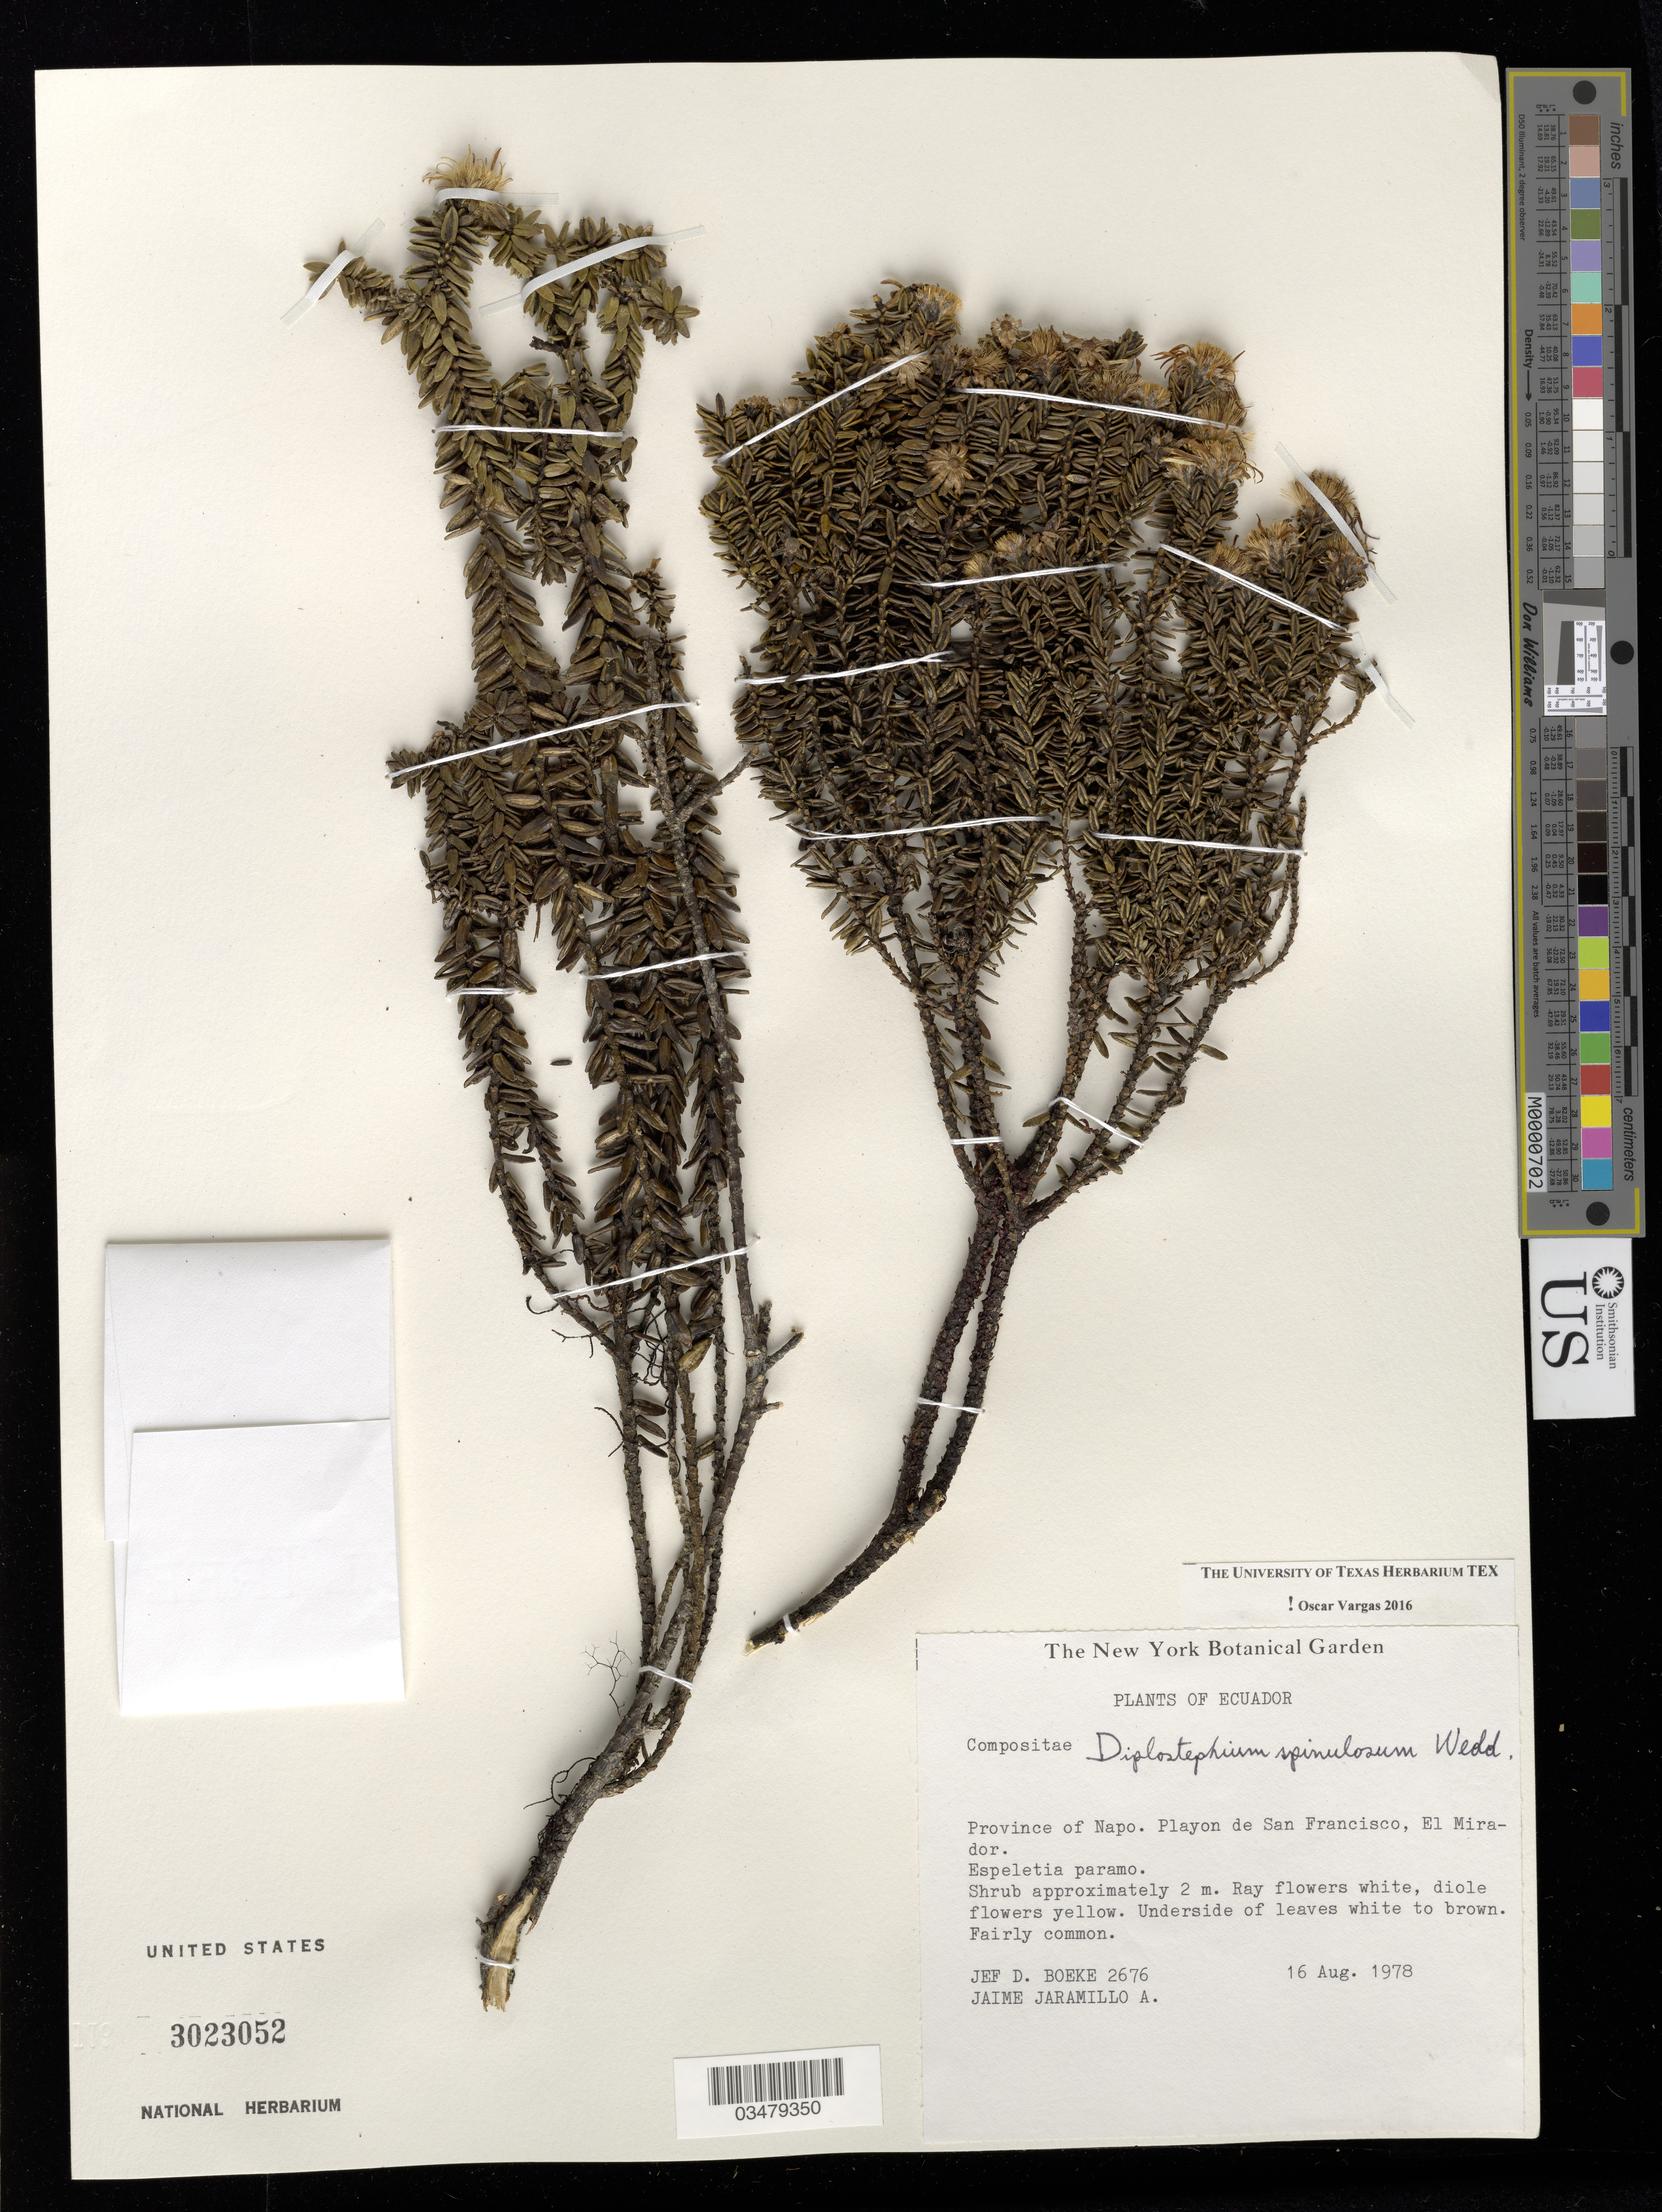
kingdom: Plantae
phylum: Tracheophyta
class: Magnoliopsida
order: Asterales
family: Asteraceae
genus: Diplostephium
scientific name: Diplostephium spinulosum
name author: Wedd.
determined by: Vargas, Oscar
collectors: J. D. Boeke & J. L. Jaramillo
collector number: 2676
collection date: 1978-08-16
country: Ecuador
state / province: Napo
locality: Playon de San Francisco, El Mirador. Espeletia paramo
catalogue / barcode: US 3023052